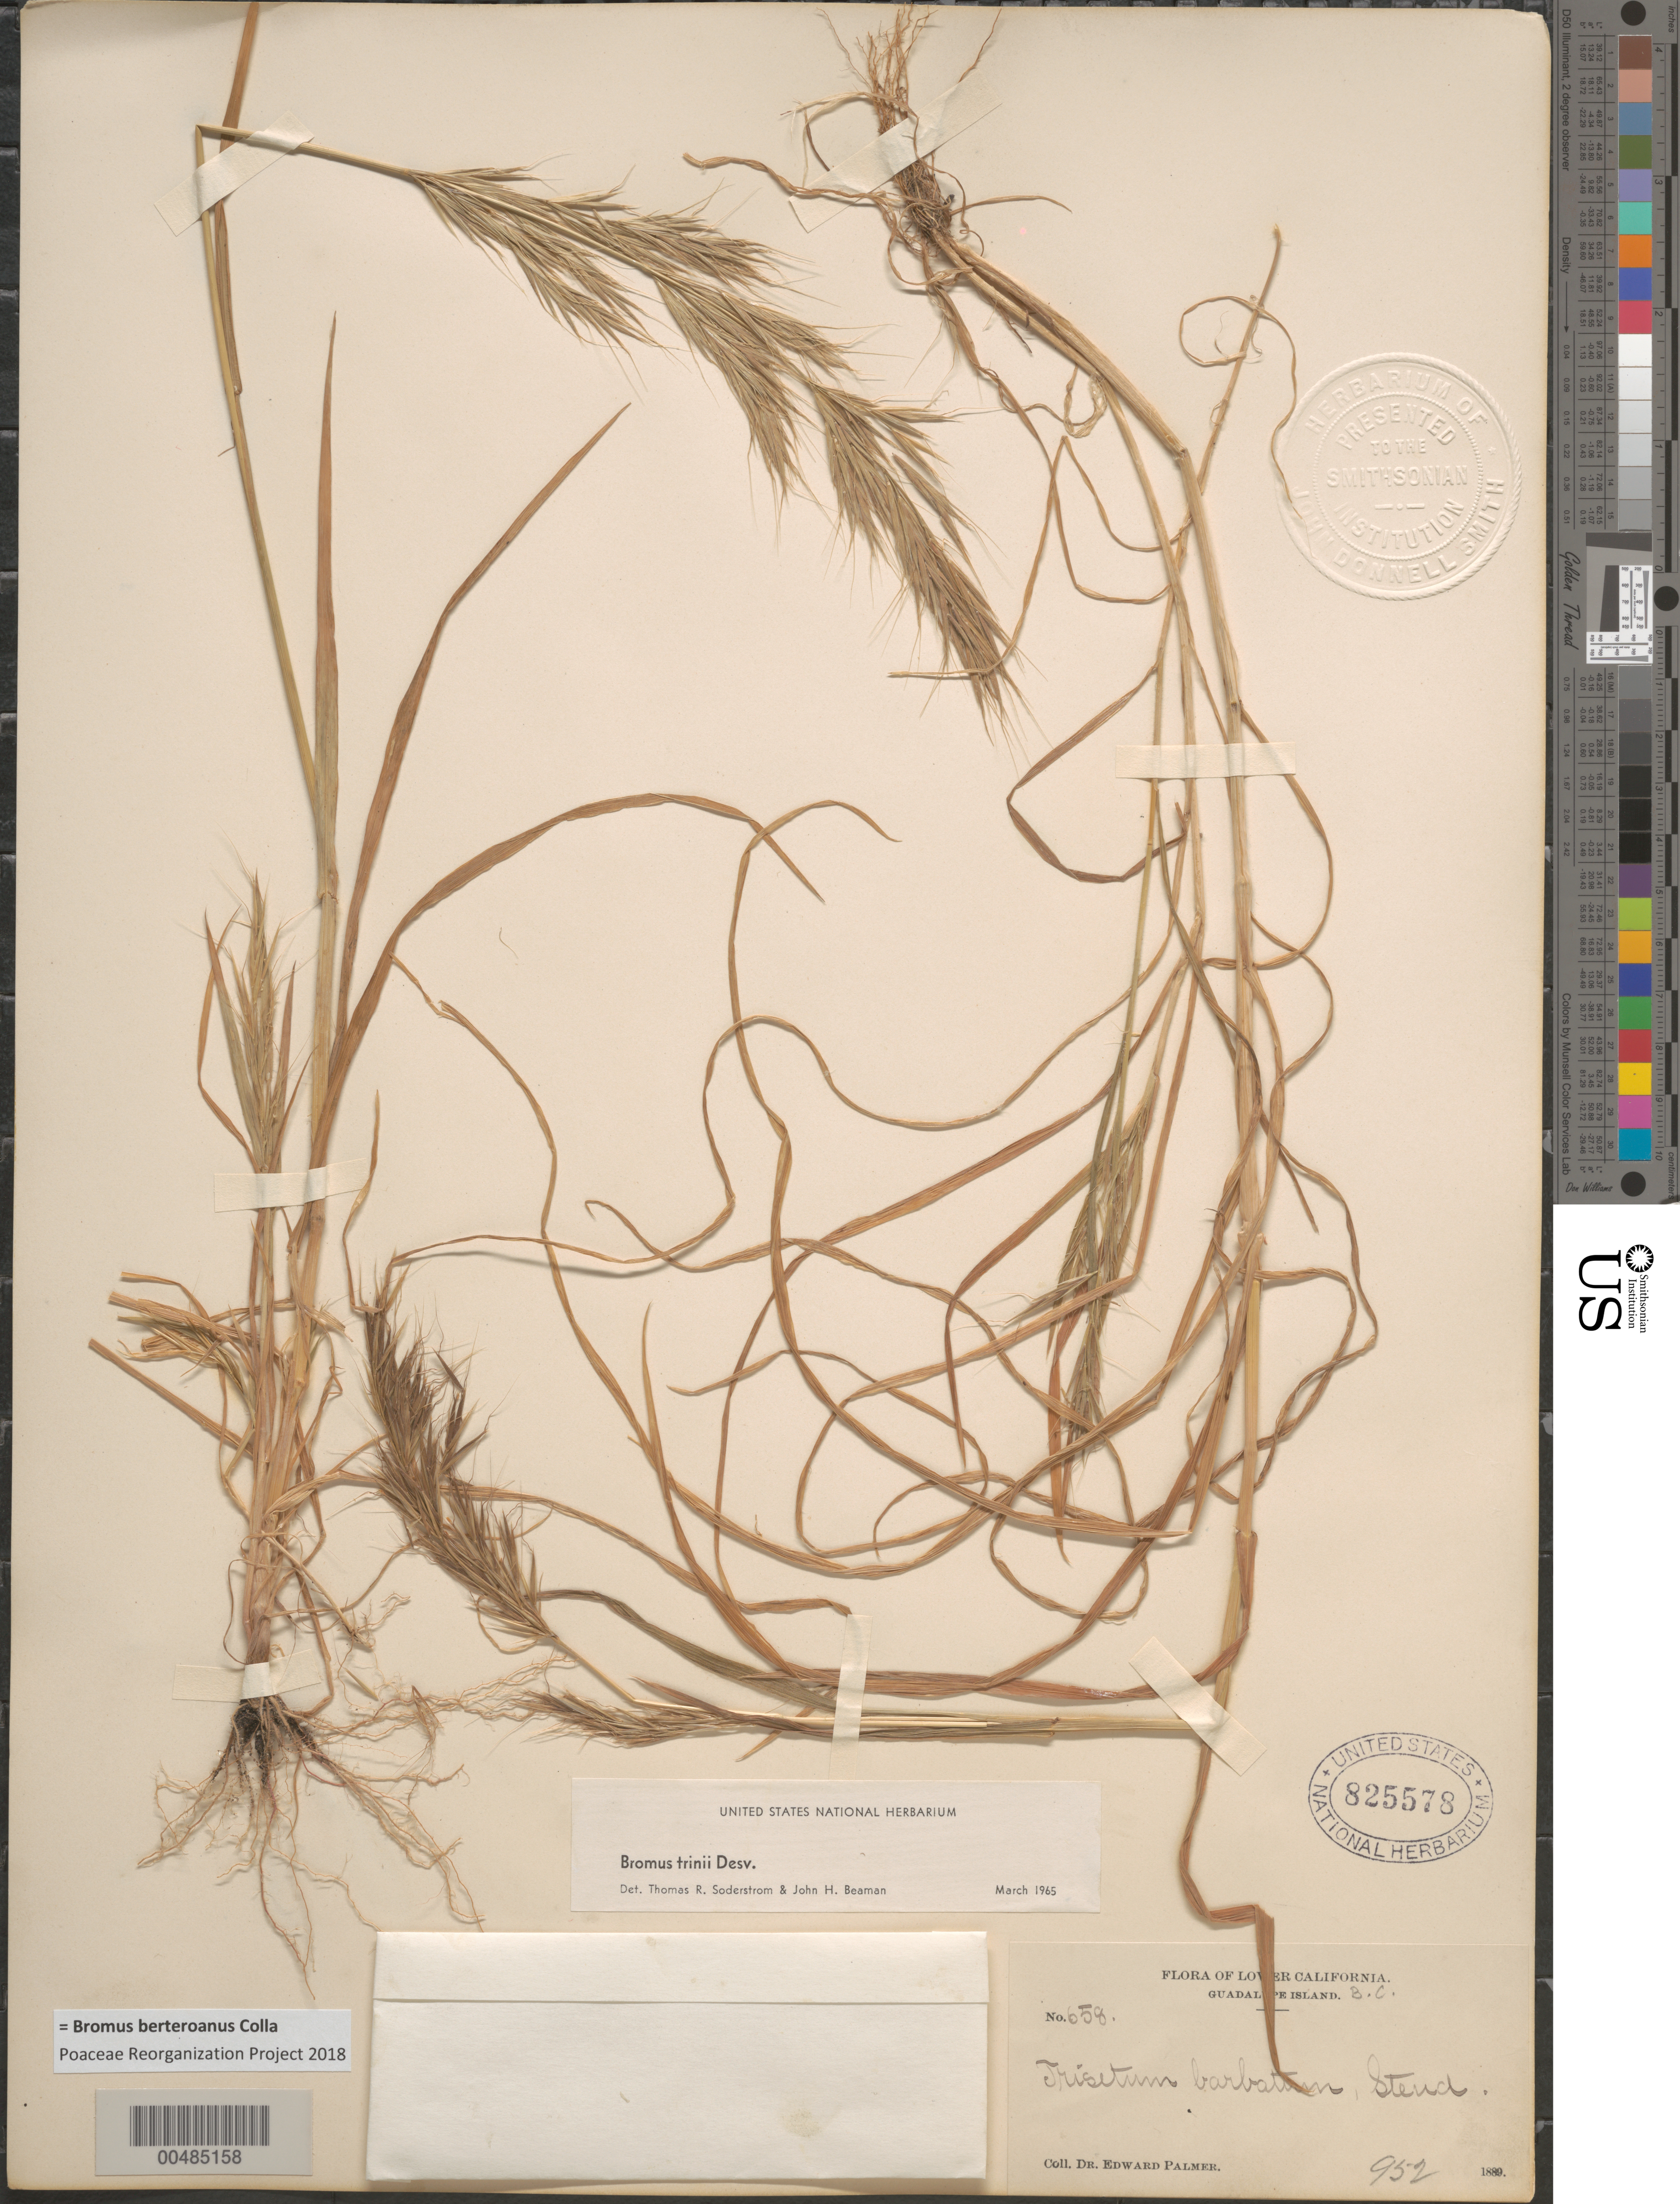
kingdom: Plantae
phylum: Tracheophyta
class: Liliopsida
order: Poales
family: Poaceae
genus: Bromus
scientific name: Bromus berteroanus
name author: Colla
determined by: Poaceae Reorganization Project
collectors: E. Palmer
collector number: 658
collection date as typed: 1889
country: Mexico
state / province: Baja California Norte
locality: Guadalupe Island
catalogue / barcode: US 825578